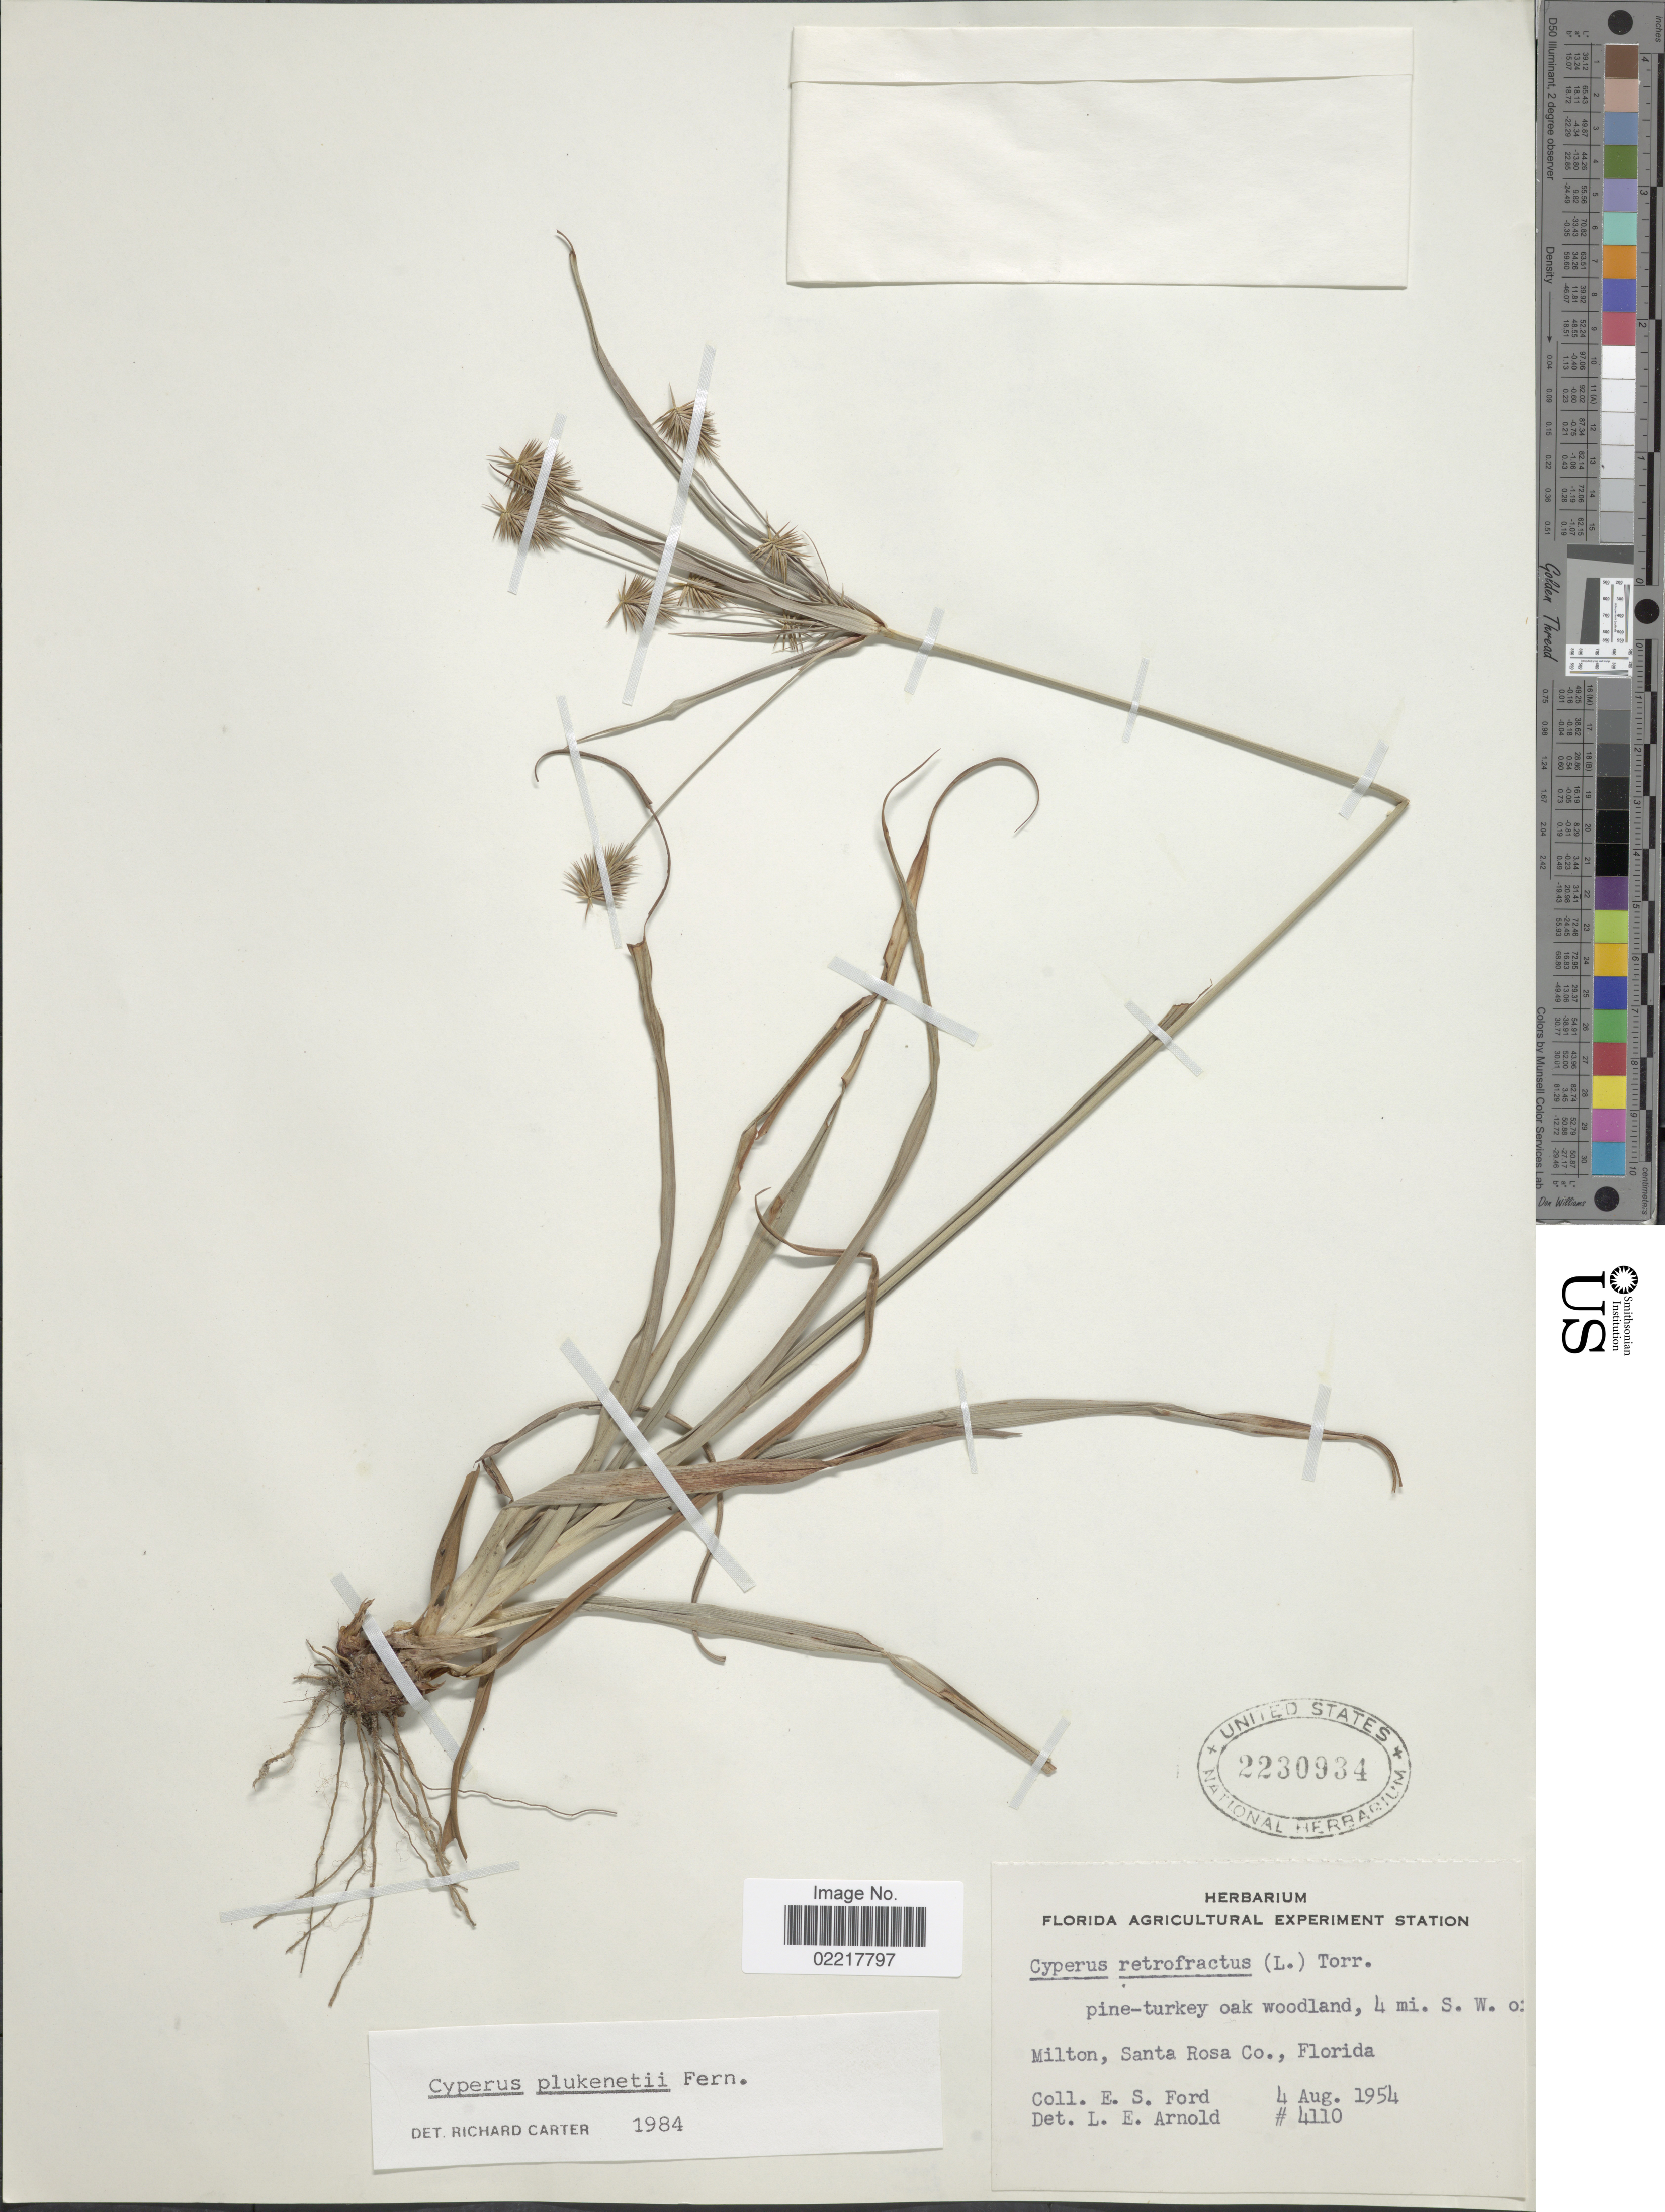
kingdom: Plantae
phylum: Tracheophyta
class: Liliopsida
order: Poales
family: Cyperaceae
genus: Cyperus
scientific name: Cyperus plukenetii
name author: Fernald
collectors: E. Ford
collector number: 4110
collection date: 1954-08-04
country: United States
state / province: Florida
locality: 4 mi. S. W. of Milton, Santa Rosa Co.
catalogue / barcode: US 2230934